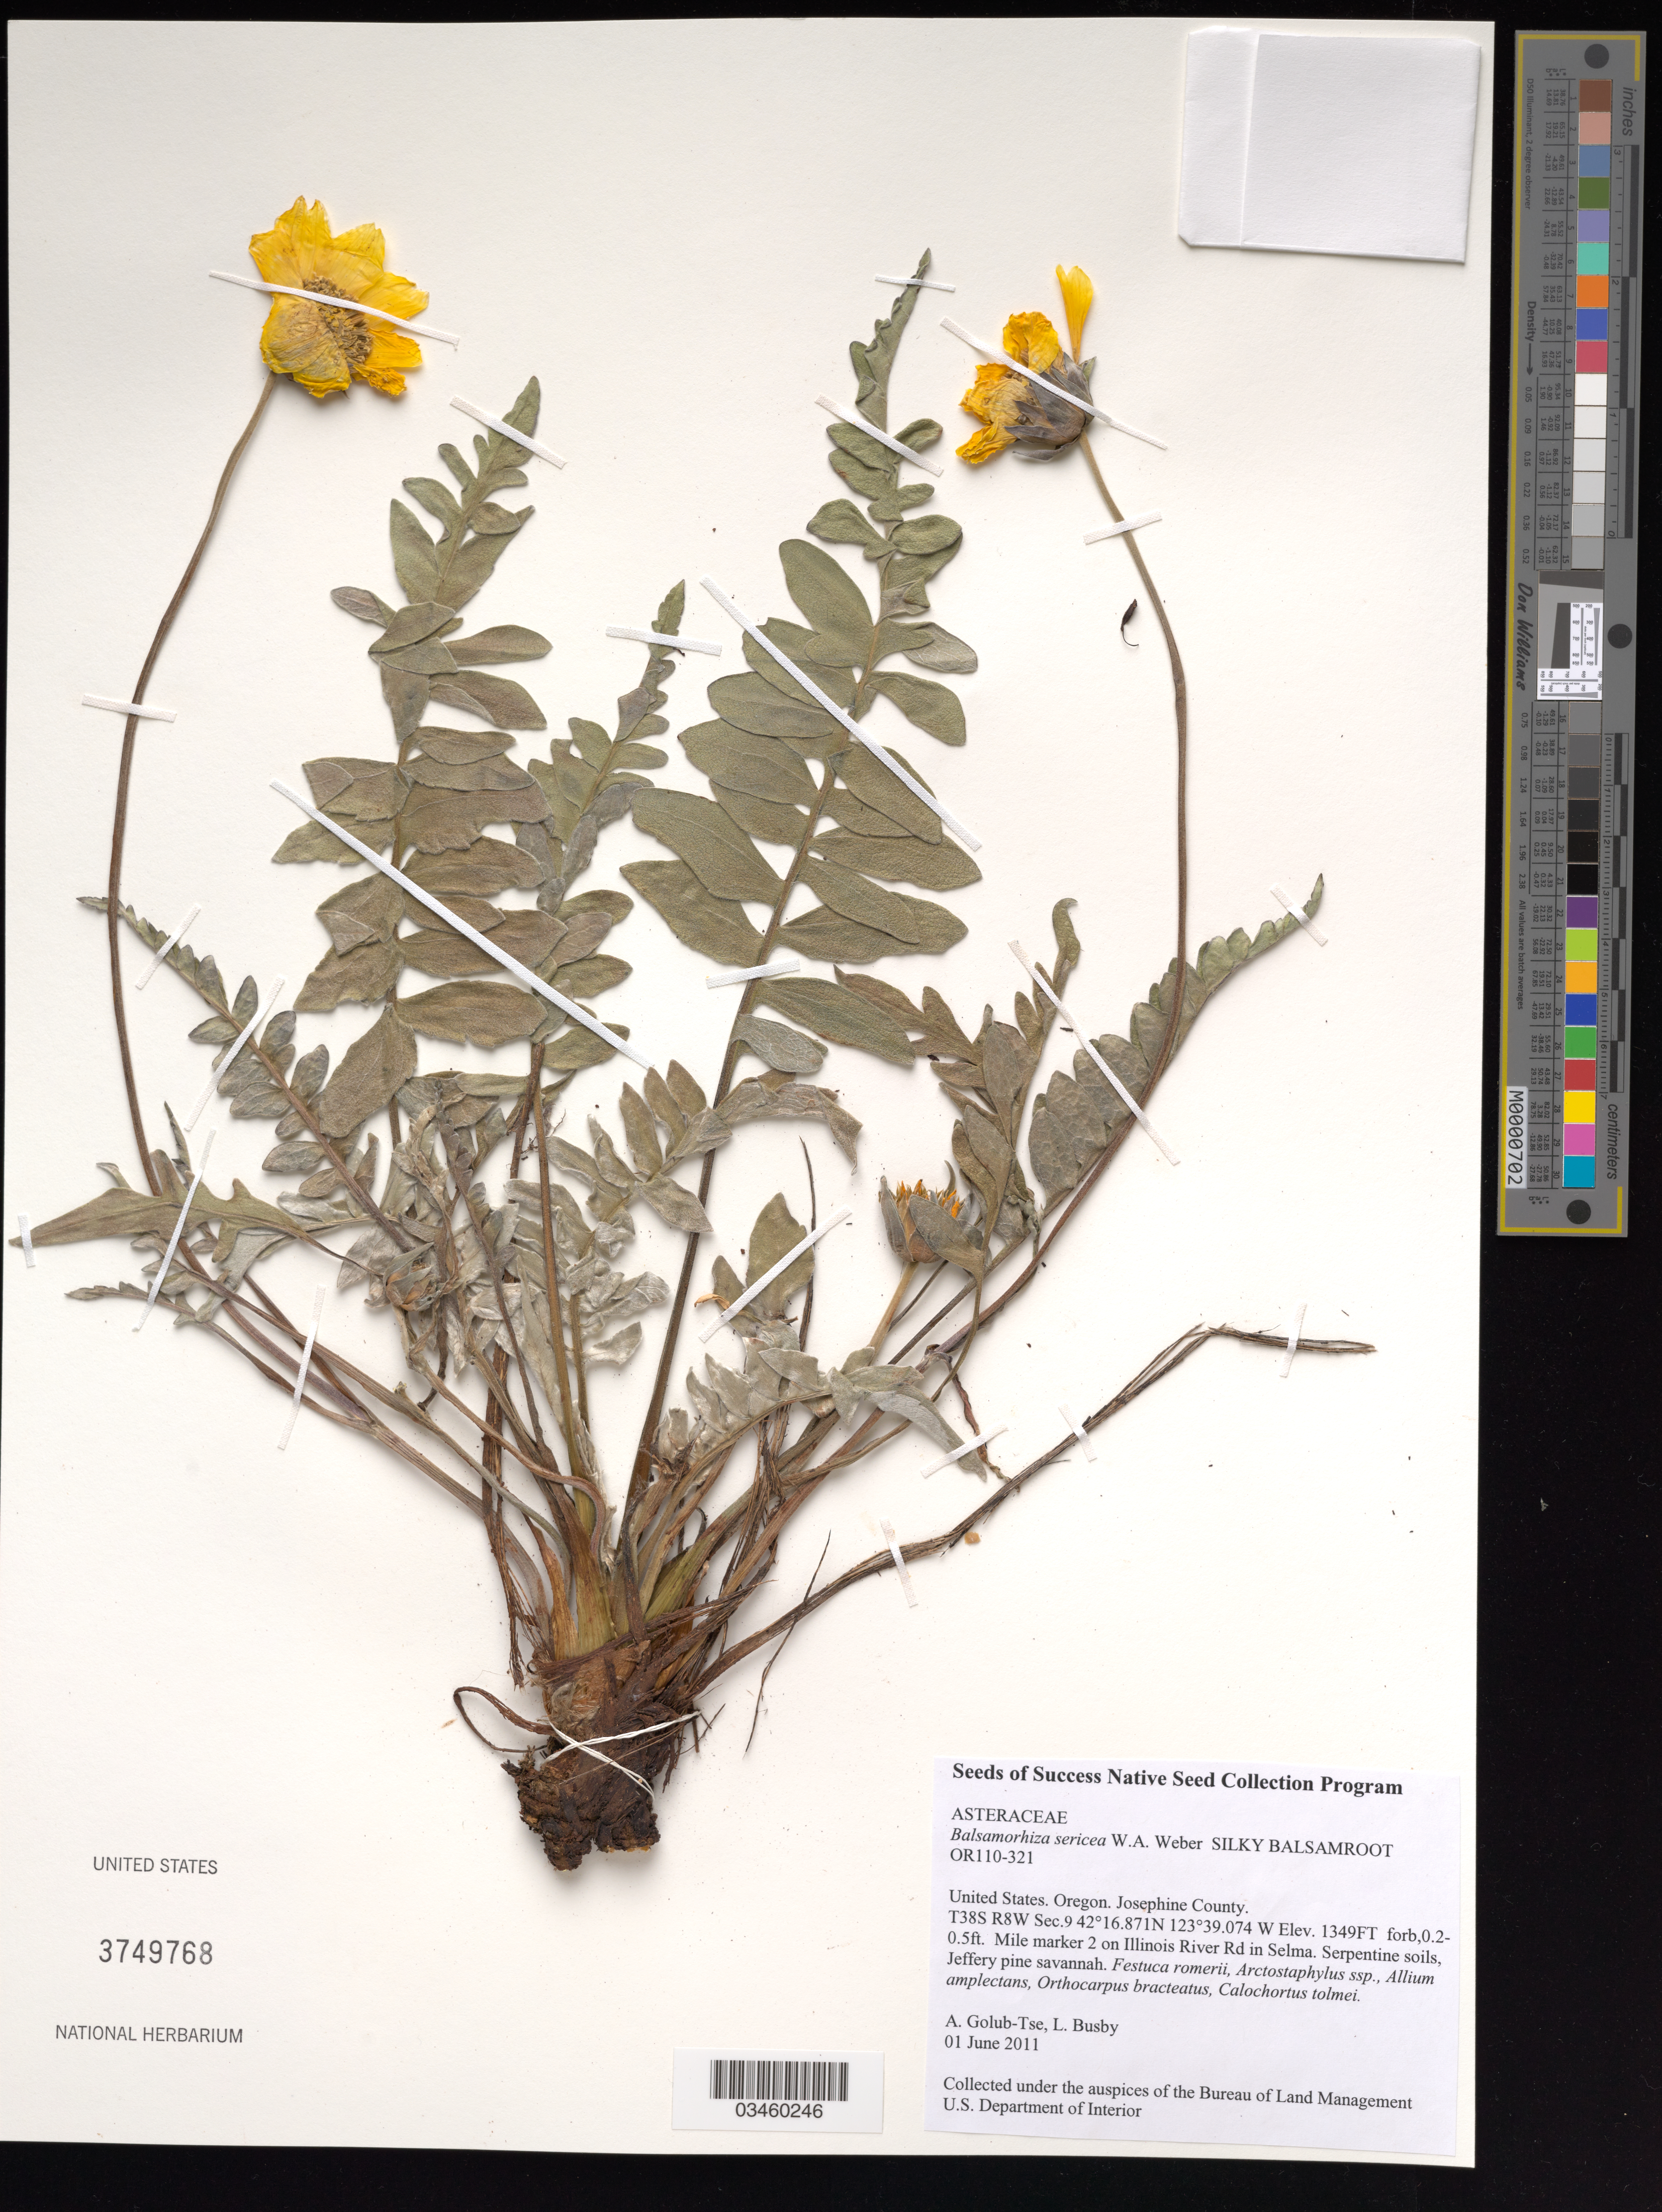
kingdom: Plantae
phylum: Tracheophyta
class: Magnoliopsida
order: Asterales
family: Asteraceae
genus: Balsamorhiza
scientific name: Balsamorhiza sericea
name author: W.A. Weber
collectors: S. Golub-Tse & L. Busby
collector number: OR110-321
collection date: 2011-06-01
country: United States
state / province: Oregon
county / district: Josephine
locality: Mile Marker 2 on Illinois River Rd in Selma. T38S R8W Sec. 9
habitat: Serpentine soils, Jeffery pine savannah. With Festuca romerii, Allium amplectans, Calochortus tolmei, ect.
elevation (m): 411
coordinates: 42 16.871 N, 123 39.074 W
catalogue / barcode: US 3749768